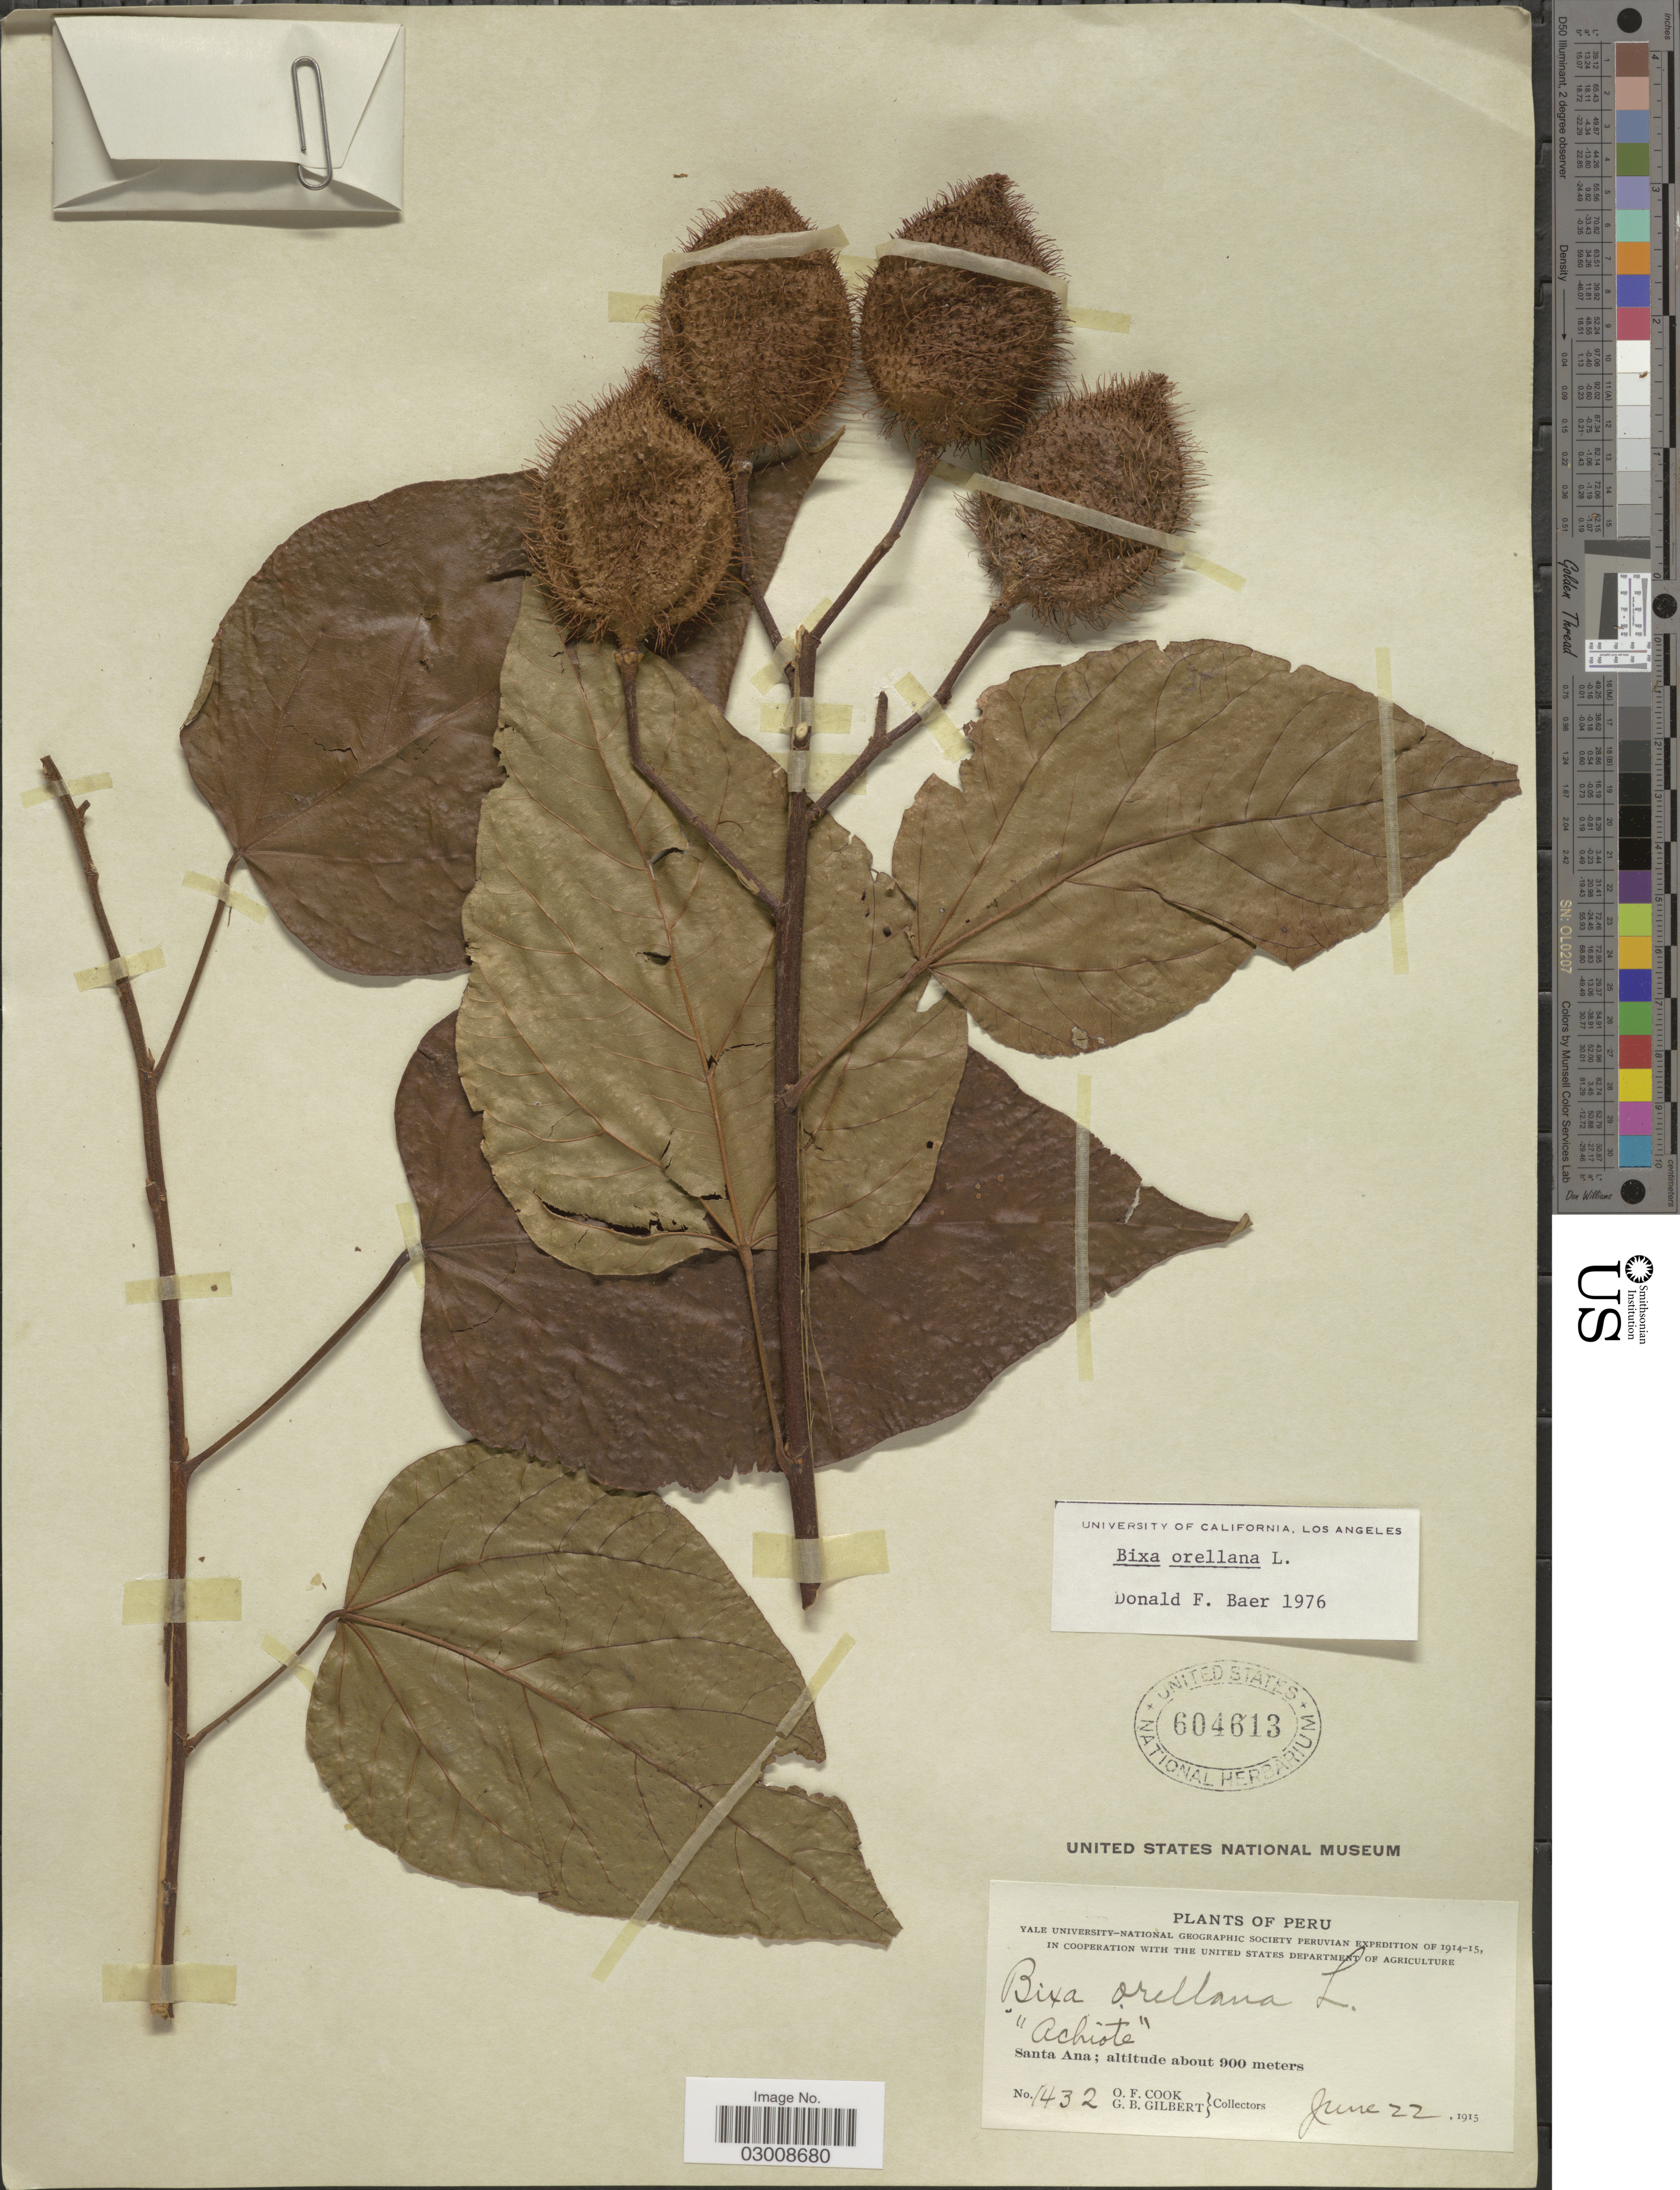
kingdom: Plantae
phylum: Tracheophyta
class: Magnoliopsida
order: Malvales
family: Bixaceae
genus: Bixa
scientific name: Bixa orellana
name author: L.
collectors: O. F. Cook & G. B. Gilbert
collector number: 1432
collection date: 1915-06-22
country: Peru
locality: Santa Ana.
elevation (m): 900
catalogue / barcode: US 604613